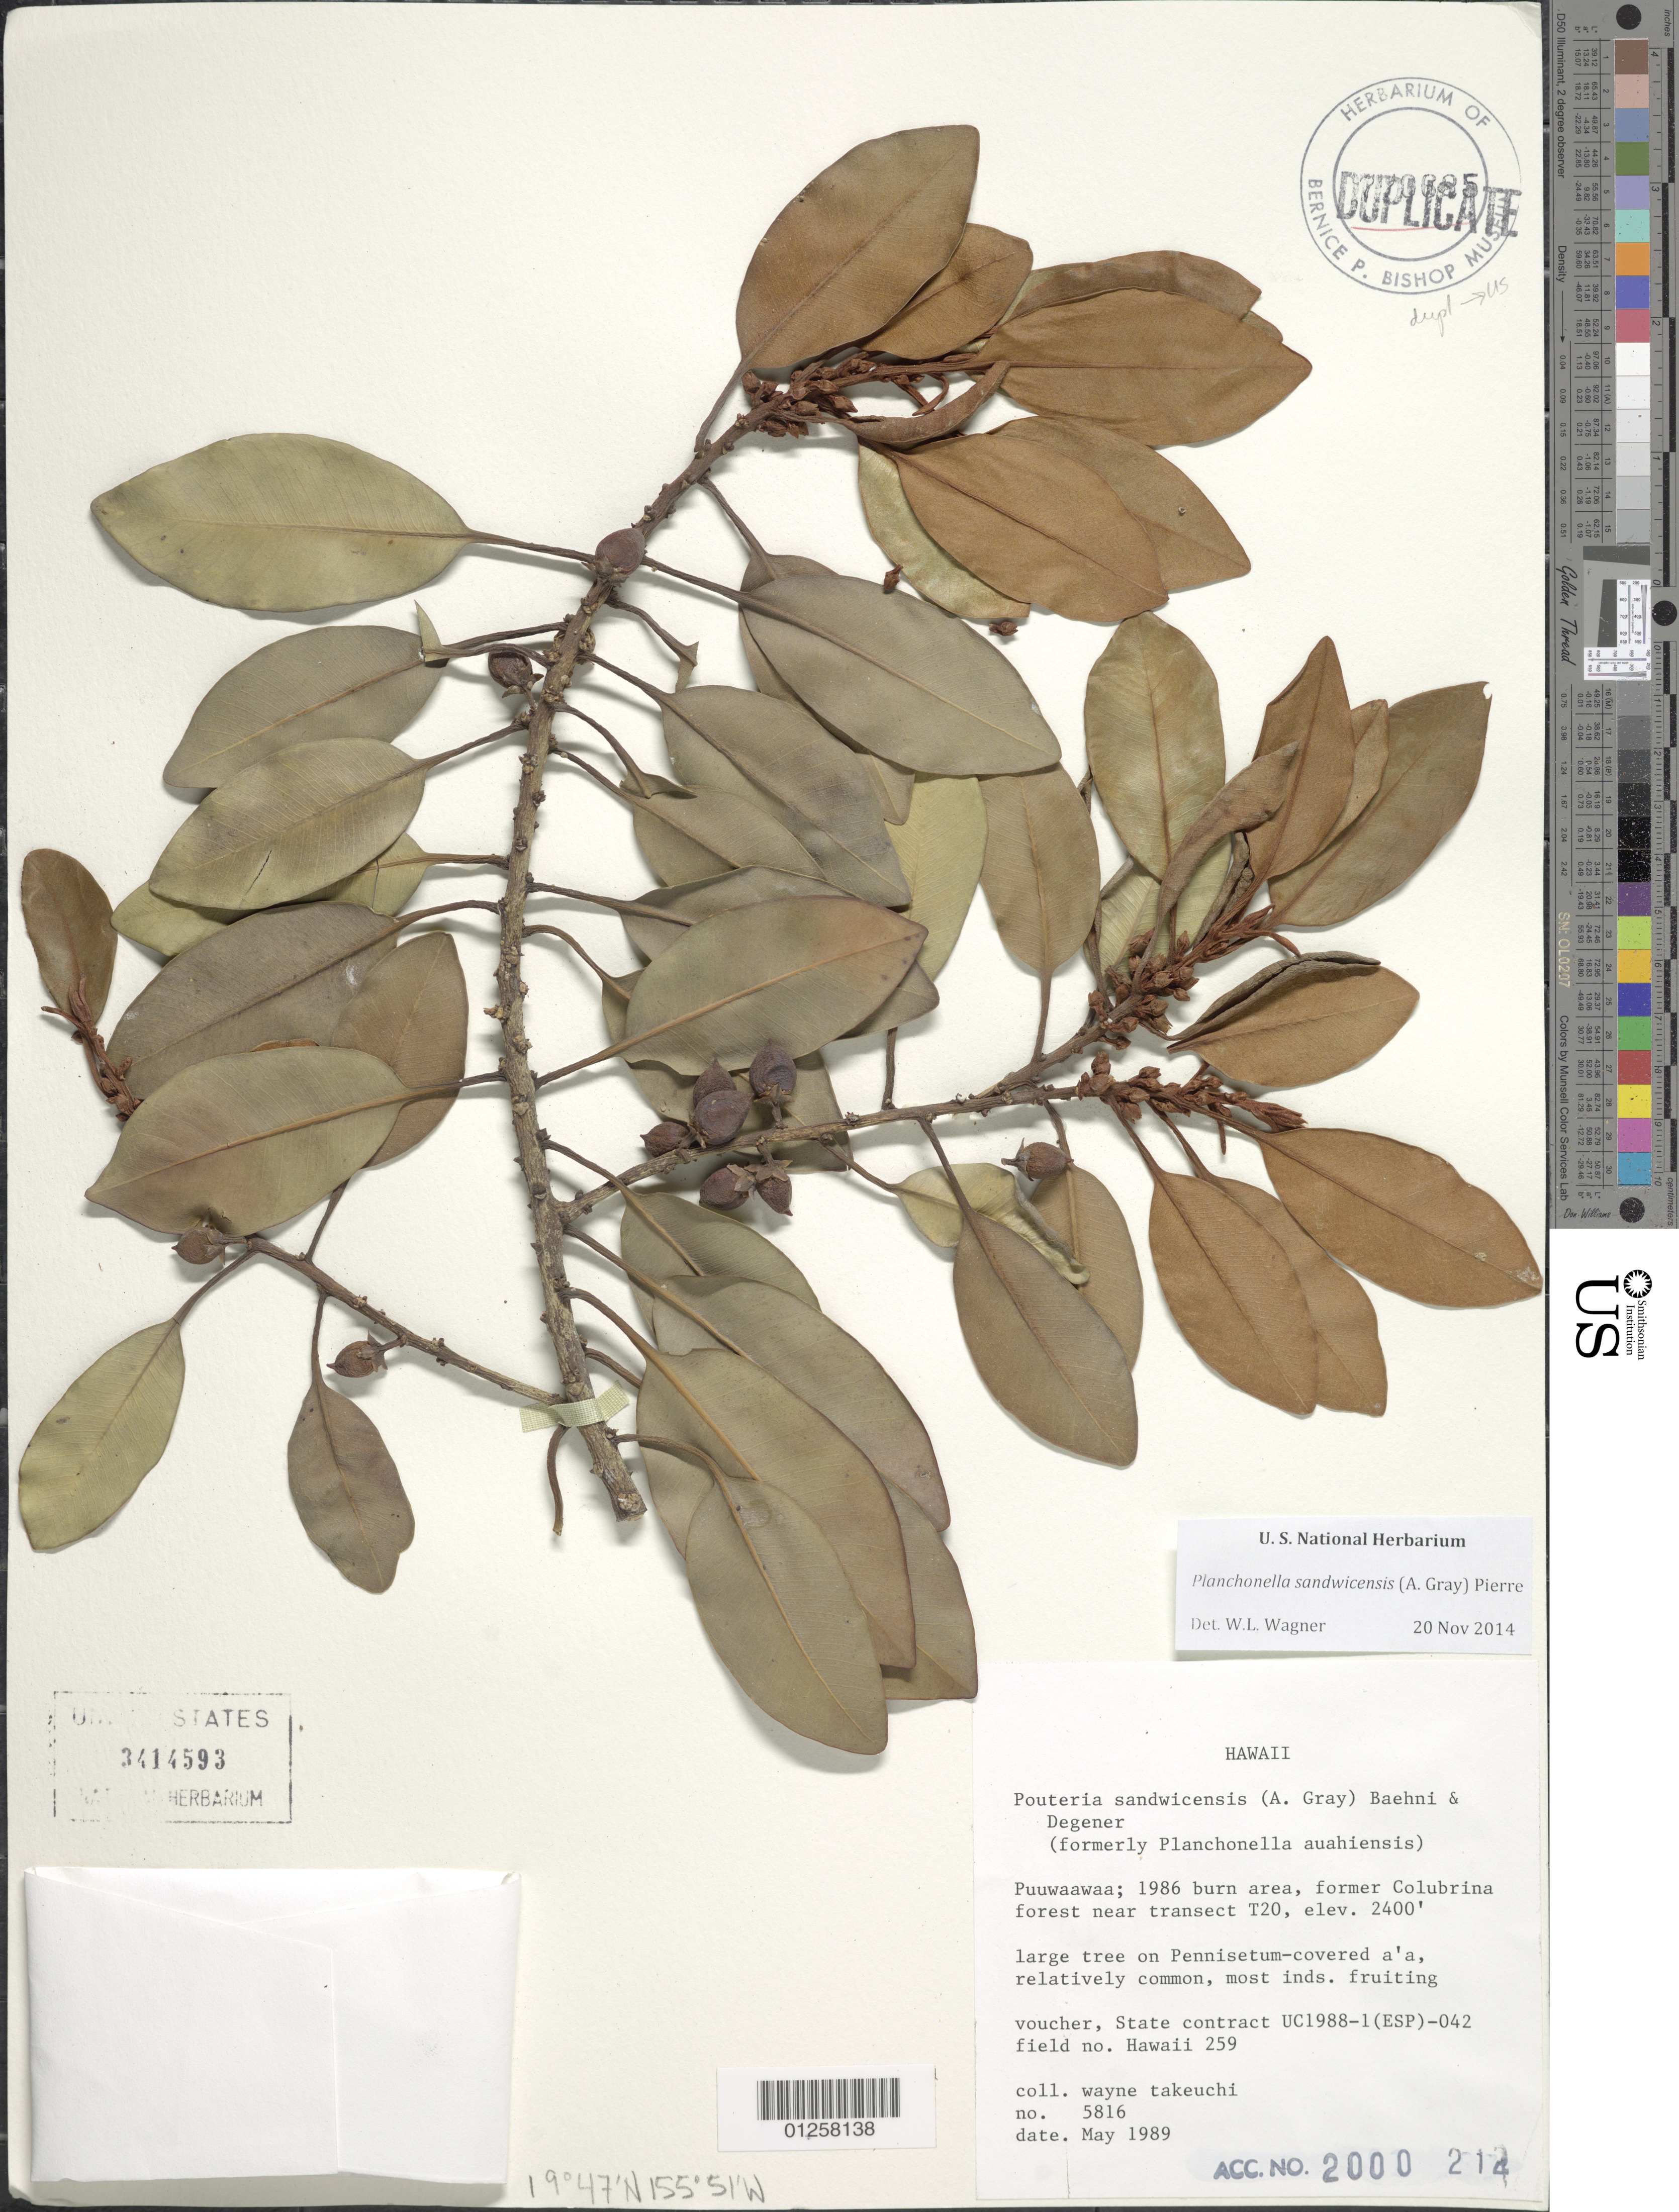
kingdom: Plantae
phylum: Tracheophyta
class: Magnoliopsida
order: Ericales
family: Sapotaceae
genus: Planchonella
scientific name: Planchonella spathulata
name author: (Hillebr.) Pierre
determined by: Havran, J. C.; et al.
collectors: W. N. Takeuchi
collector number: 5816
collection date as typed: May 1989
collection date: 1989-05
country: United States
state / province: Hawaii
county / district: Hawaii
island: Hawaii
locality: Puuwaawaa; 1986 burn area, former Colubrina forest near transect T6.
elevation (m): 732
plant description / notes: Voucher, State contract UCI1998-1 (ESP)-042 field no. Hawaii 259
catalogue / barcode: US 3414593